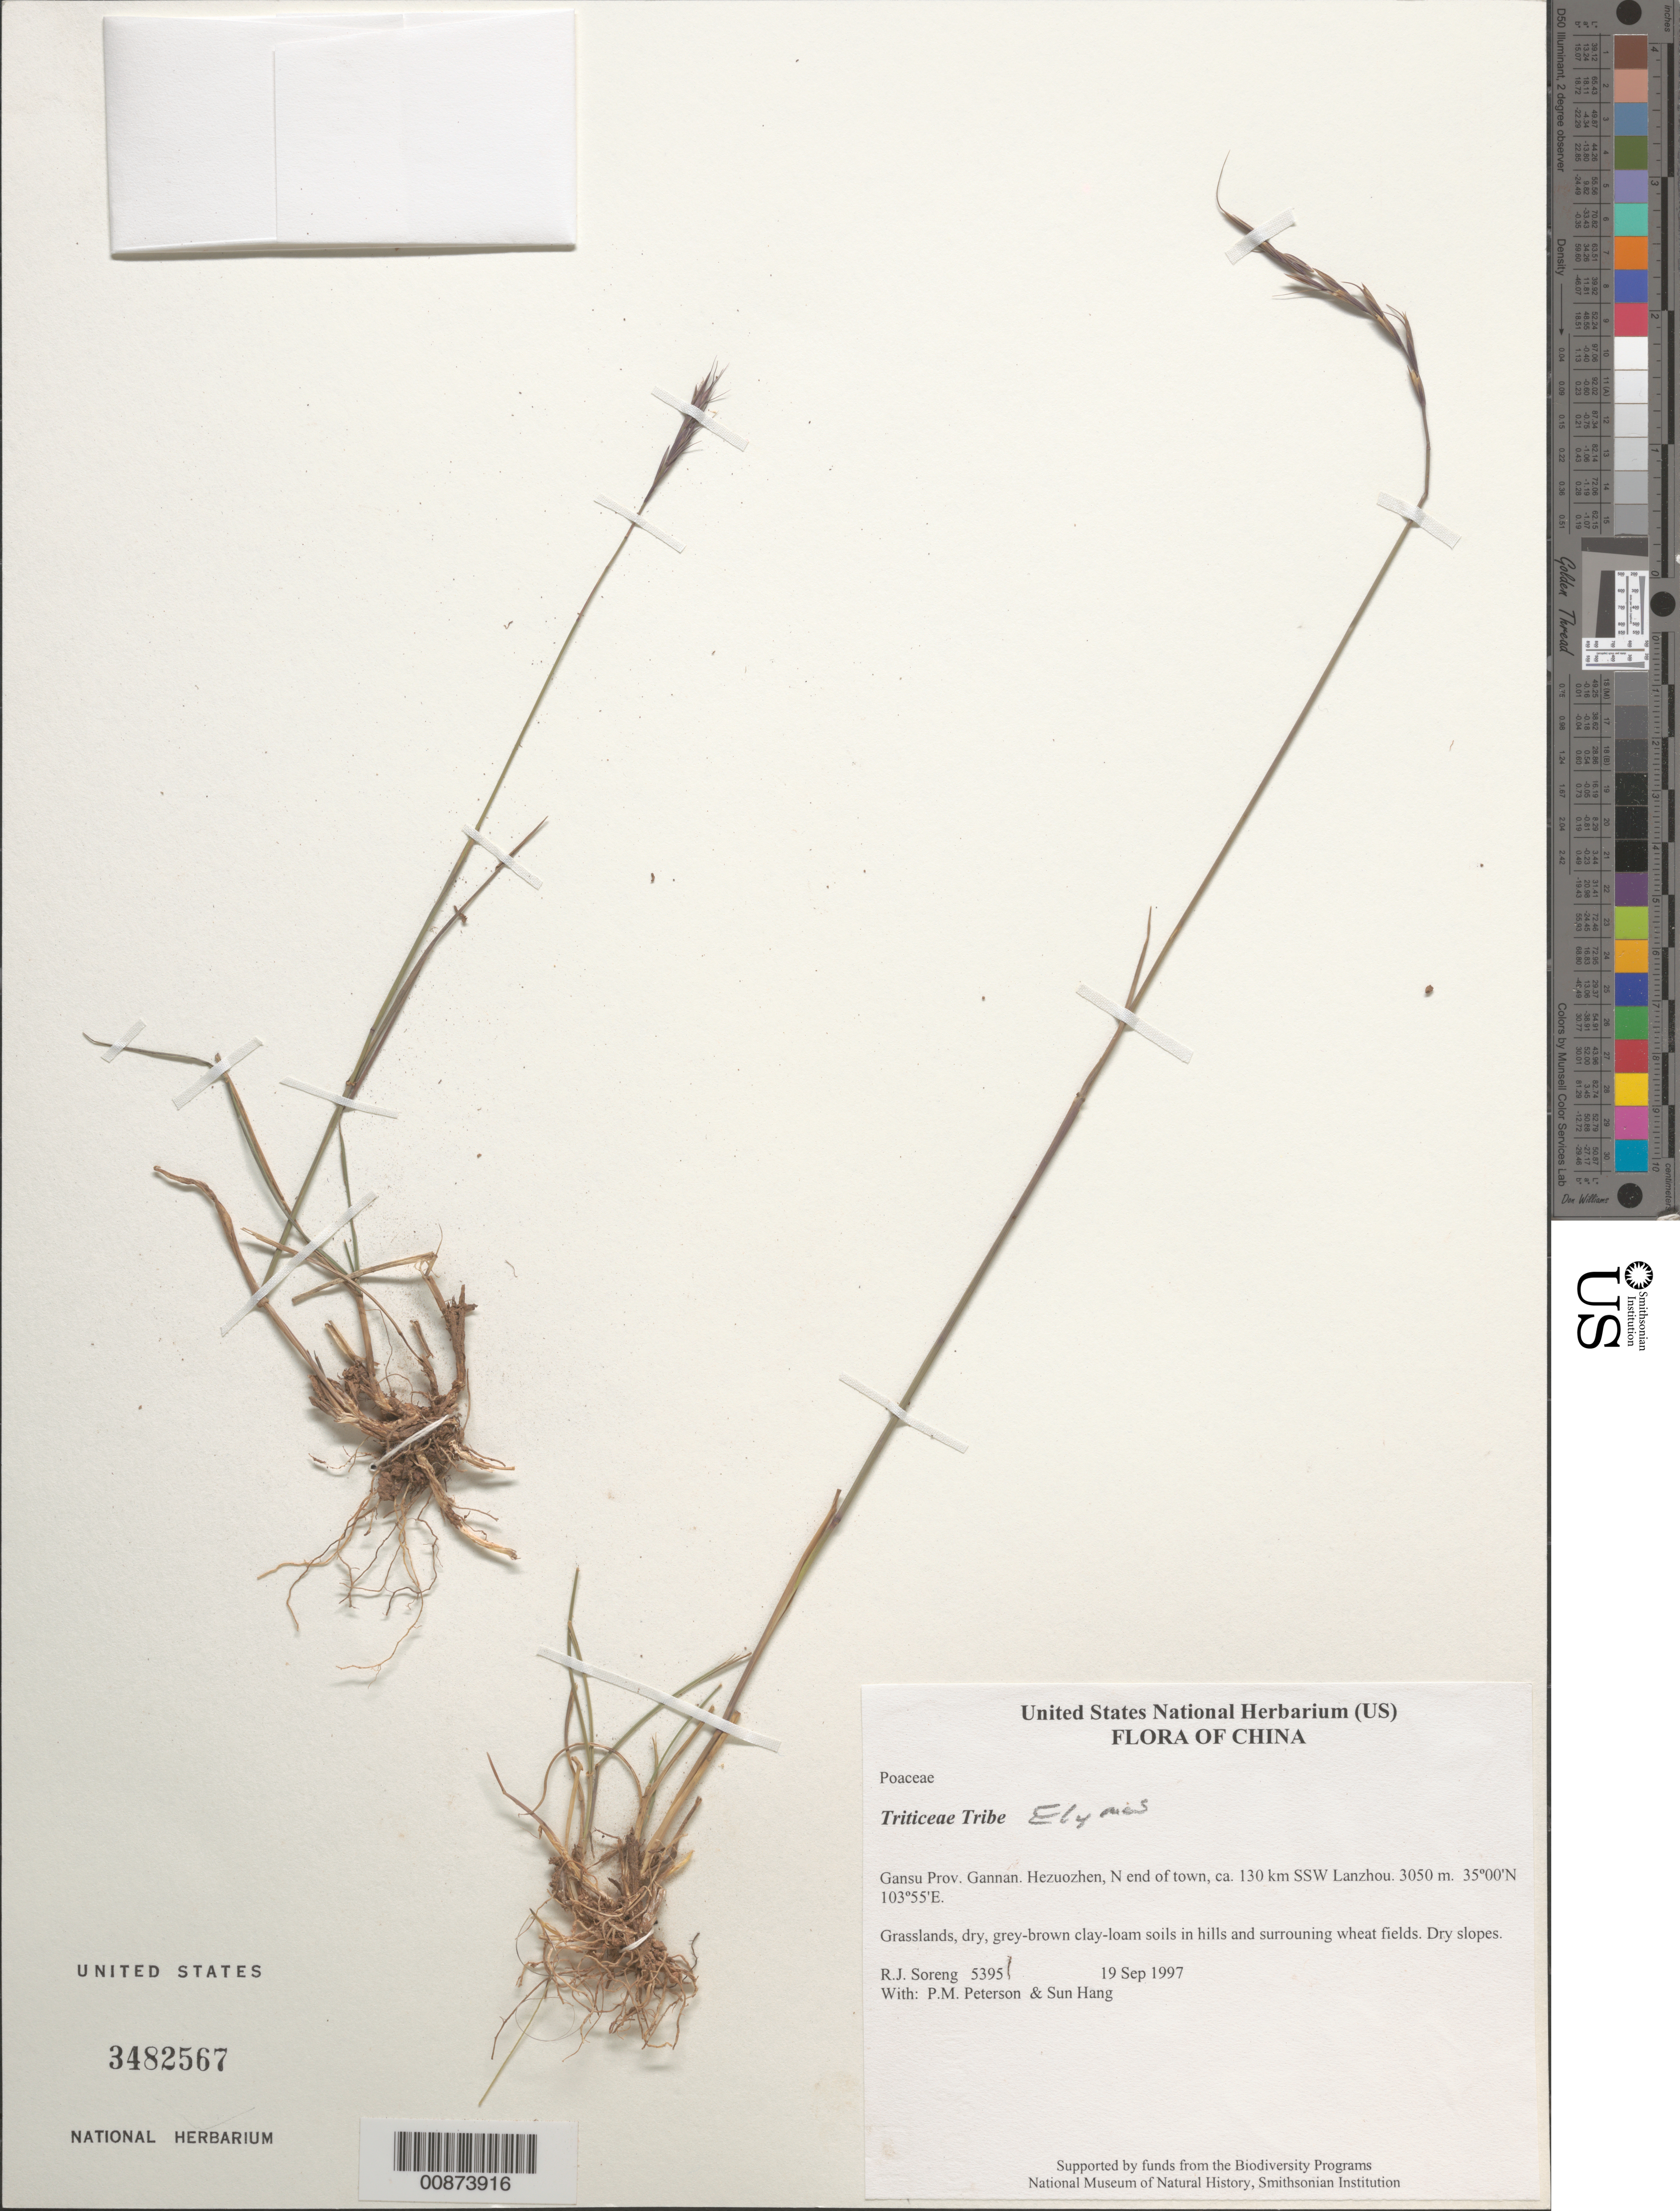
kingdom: Plantae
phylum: Tracheophyta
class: Liliopsida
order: Poales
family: Poaceae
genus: Elymus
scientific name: Elymus sp.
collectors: R. J. Soreng, P. M. Peterson & Sun Hang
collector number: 5395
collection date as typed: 19 Sep 1997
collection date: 1997-09-19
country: China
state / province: Gansu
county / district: Gannan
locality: Hezuozhen, N end of town, ca. 130 km SSW Lanzhou.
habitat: Grasslands, dry, grey-brown clay-loam soils in hills and surrouning wheat fields.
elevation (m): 3050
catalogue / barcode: US 3482567